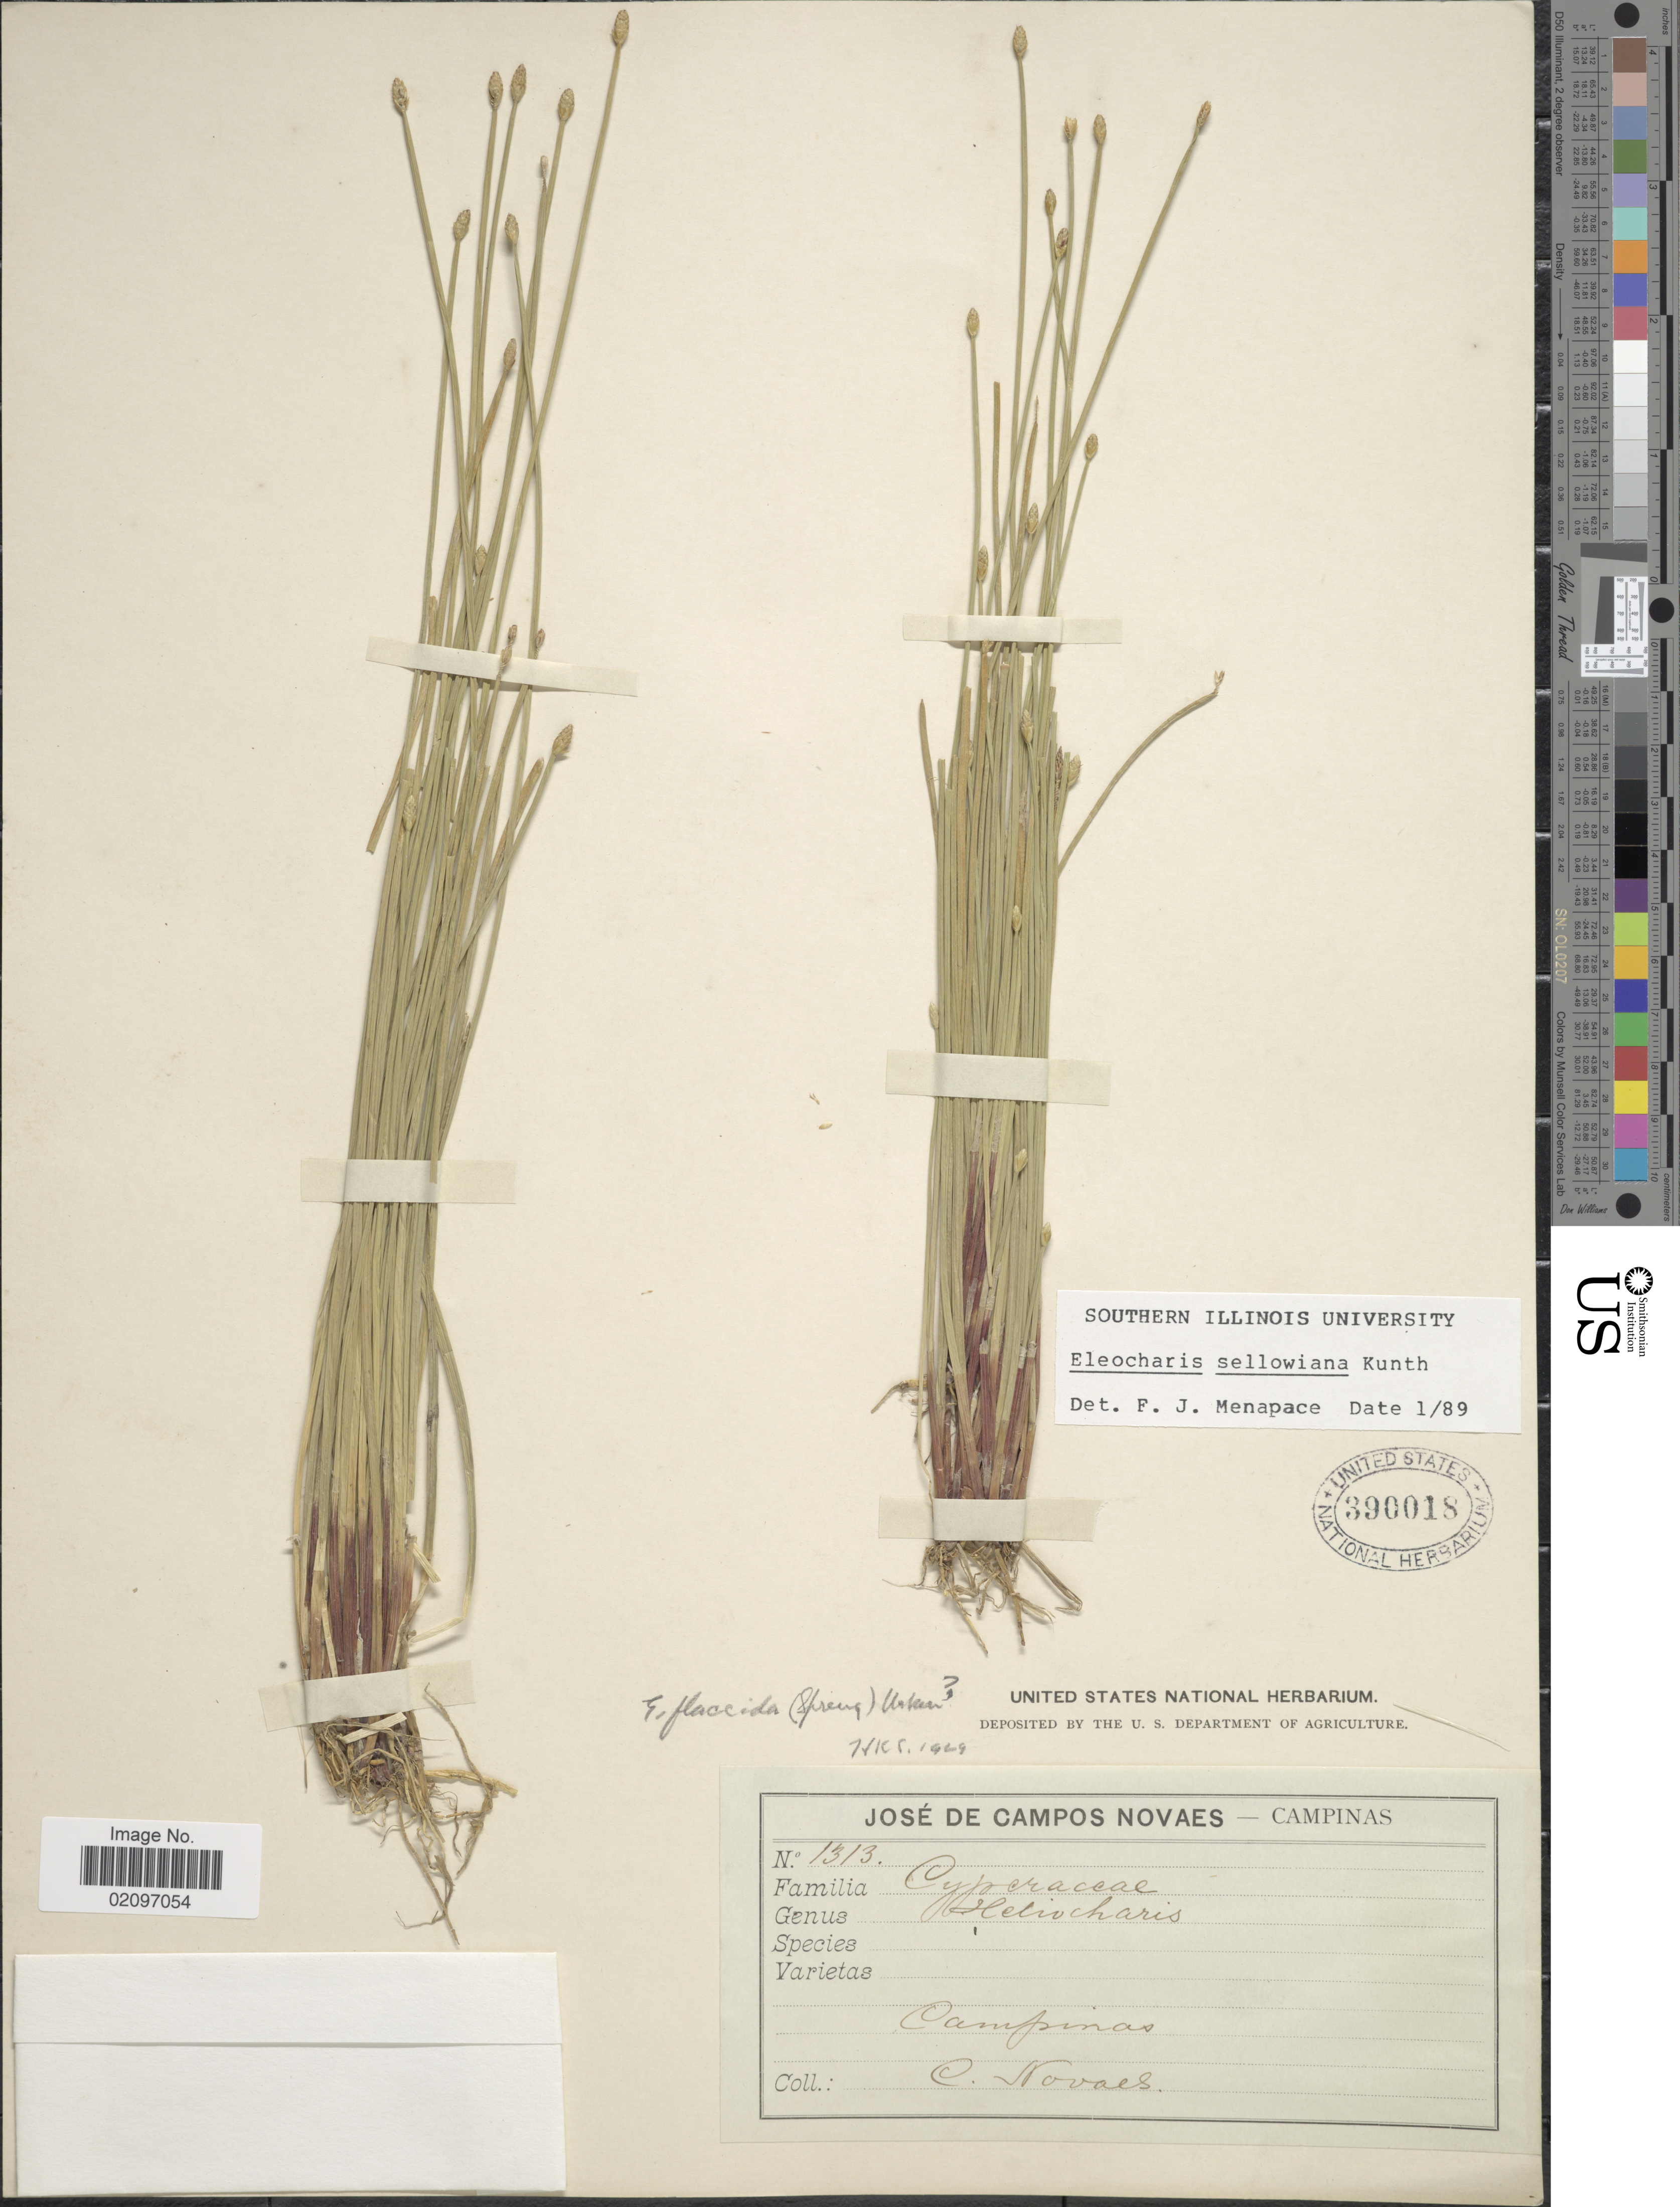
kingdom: Plantae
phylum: Tracheophyta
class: Liliopsida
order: Poales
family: Cyperaceae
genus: Eleocharis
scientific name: Eleocharis sellowiana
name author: Kunth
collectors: C. Novaes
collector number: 1313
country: Brazil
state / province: São Paulo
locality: Campinas.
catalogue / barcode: US 390018